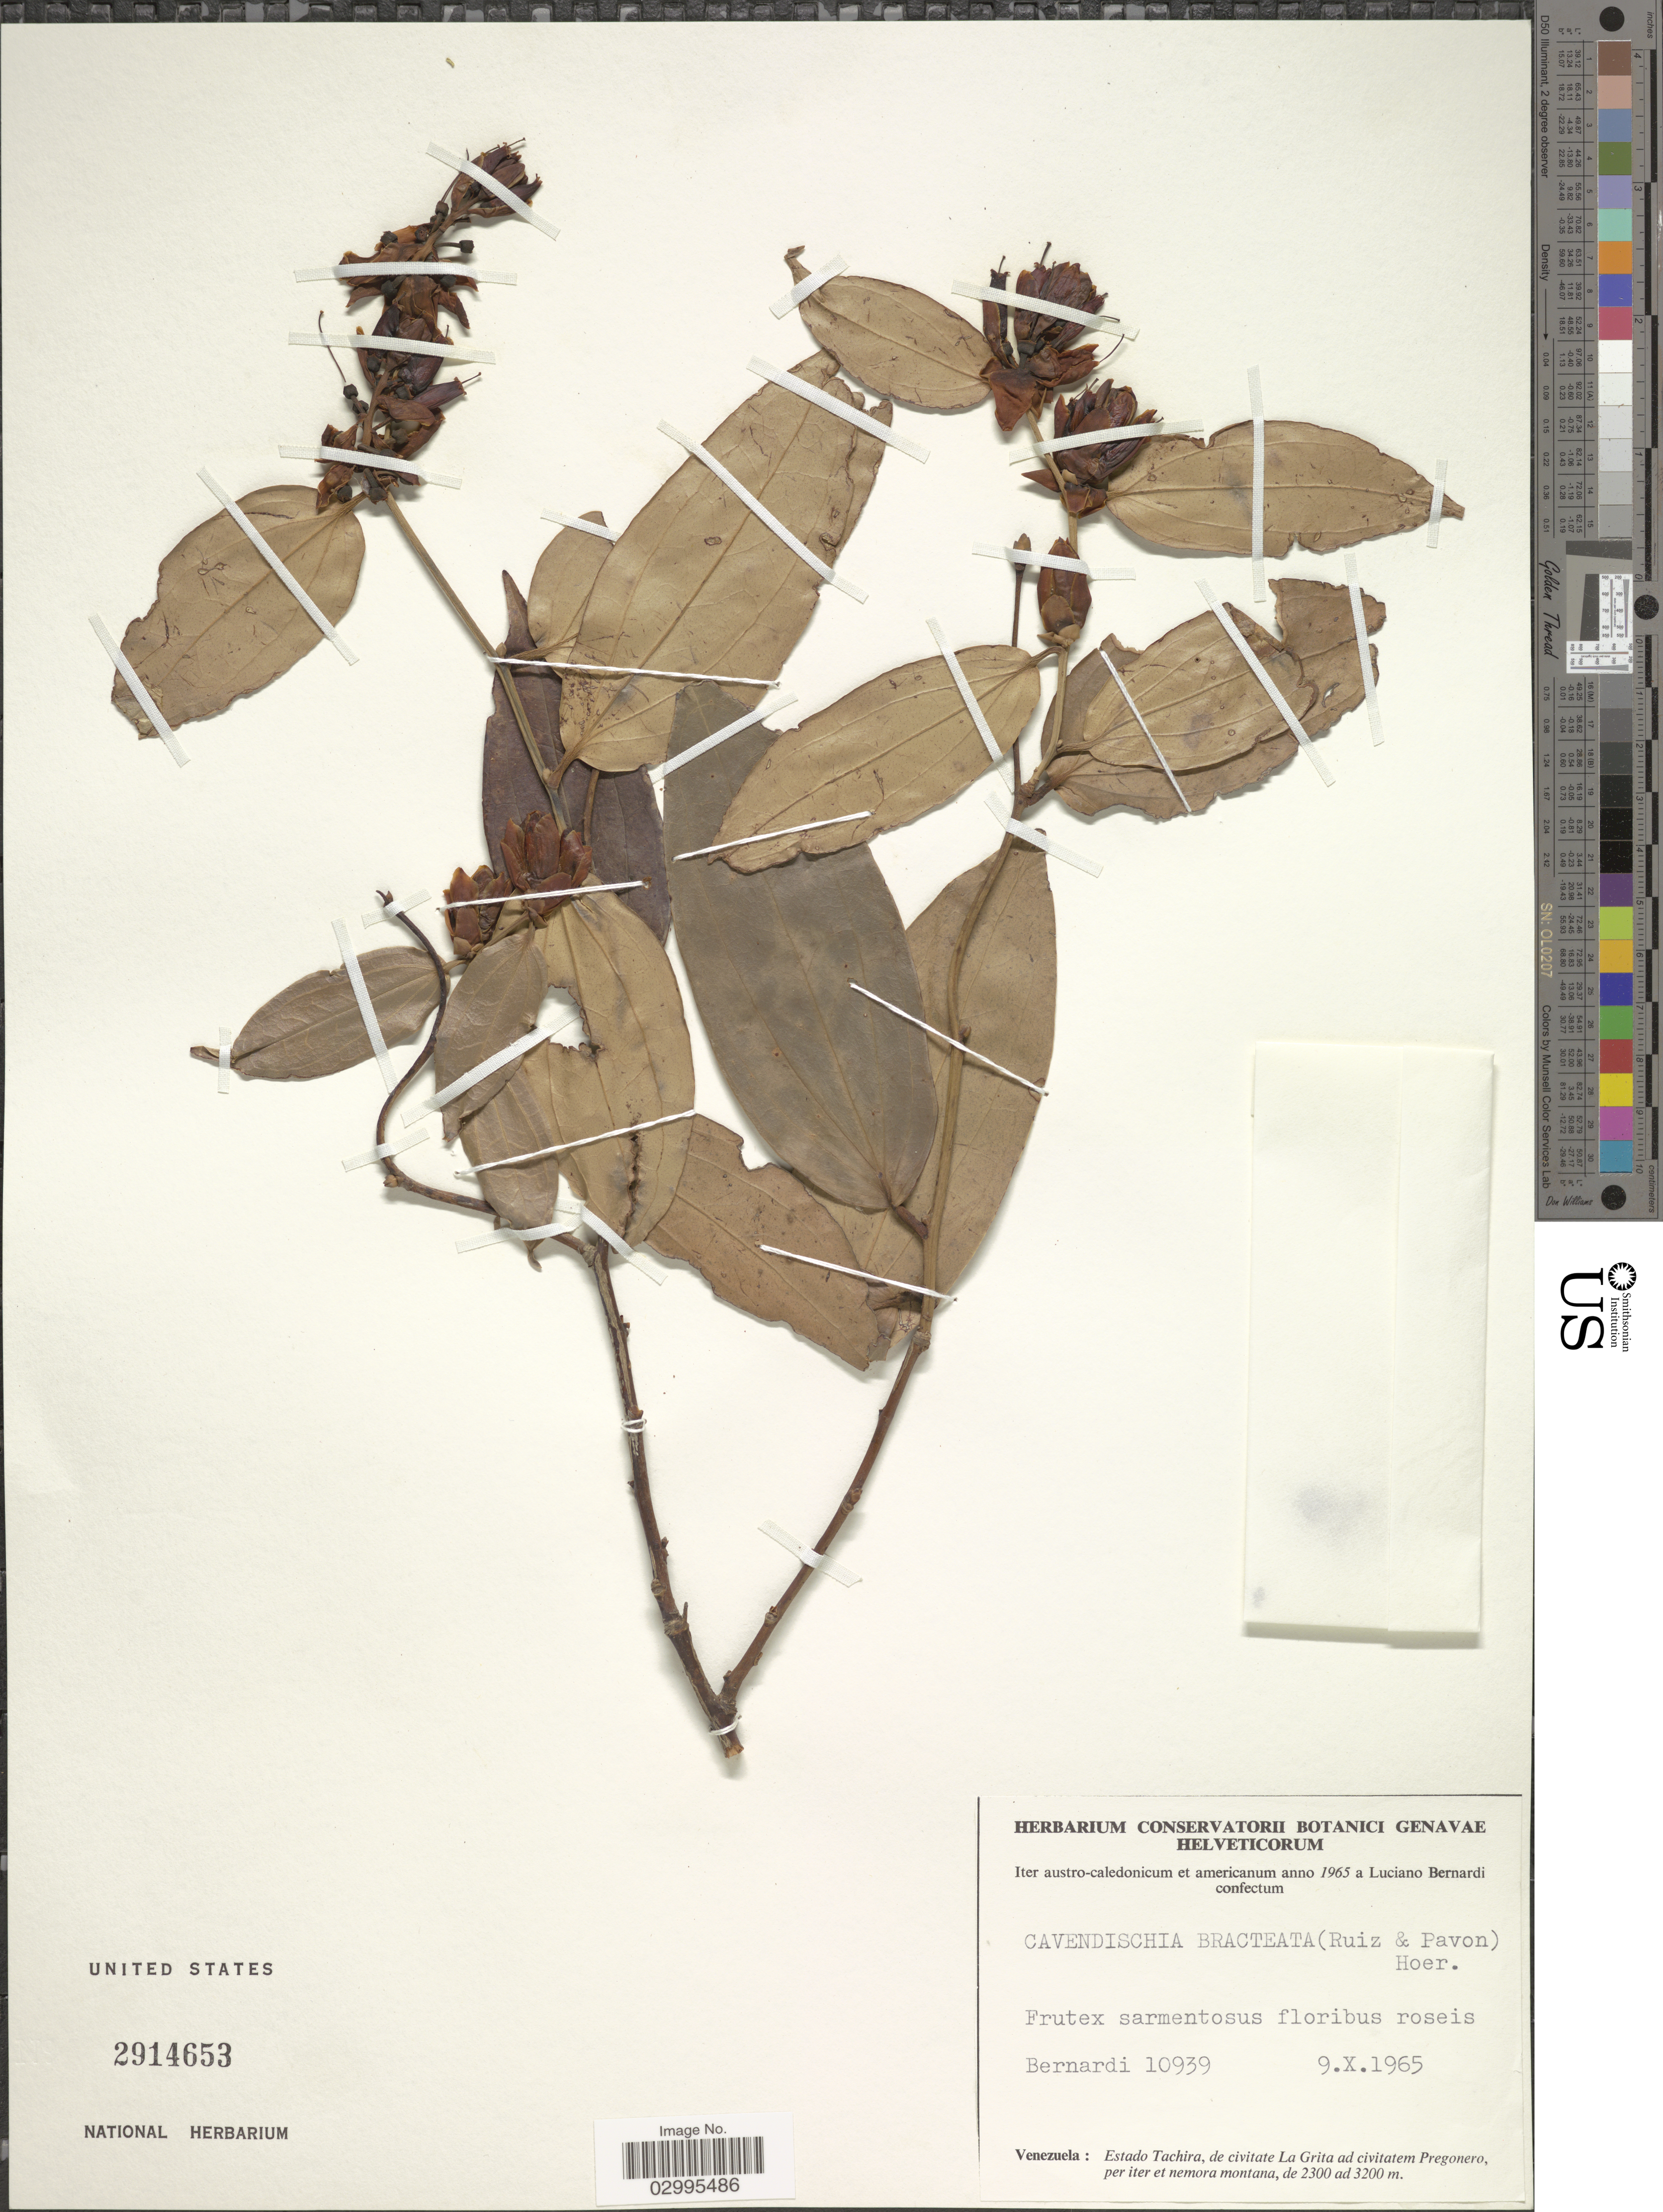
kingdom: Plantae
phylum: Tracheophyta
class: Magnoliopsida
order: Ericales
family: Ericaceae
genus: Cavendishia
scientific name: Cavendishia bracteata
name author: (Ruiz & Pav. ex J. St.-Hil.) Hoerold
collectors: L. Bernardi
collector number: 10939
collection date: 1965-10-09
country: Venezuela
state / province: Tachira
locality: De civitate La Grita ad civitatem Pregonero per iter et nemora montana.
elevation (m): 2300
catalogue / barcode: US 2914653